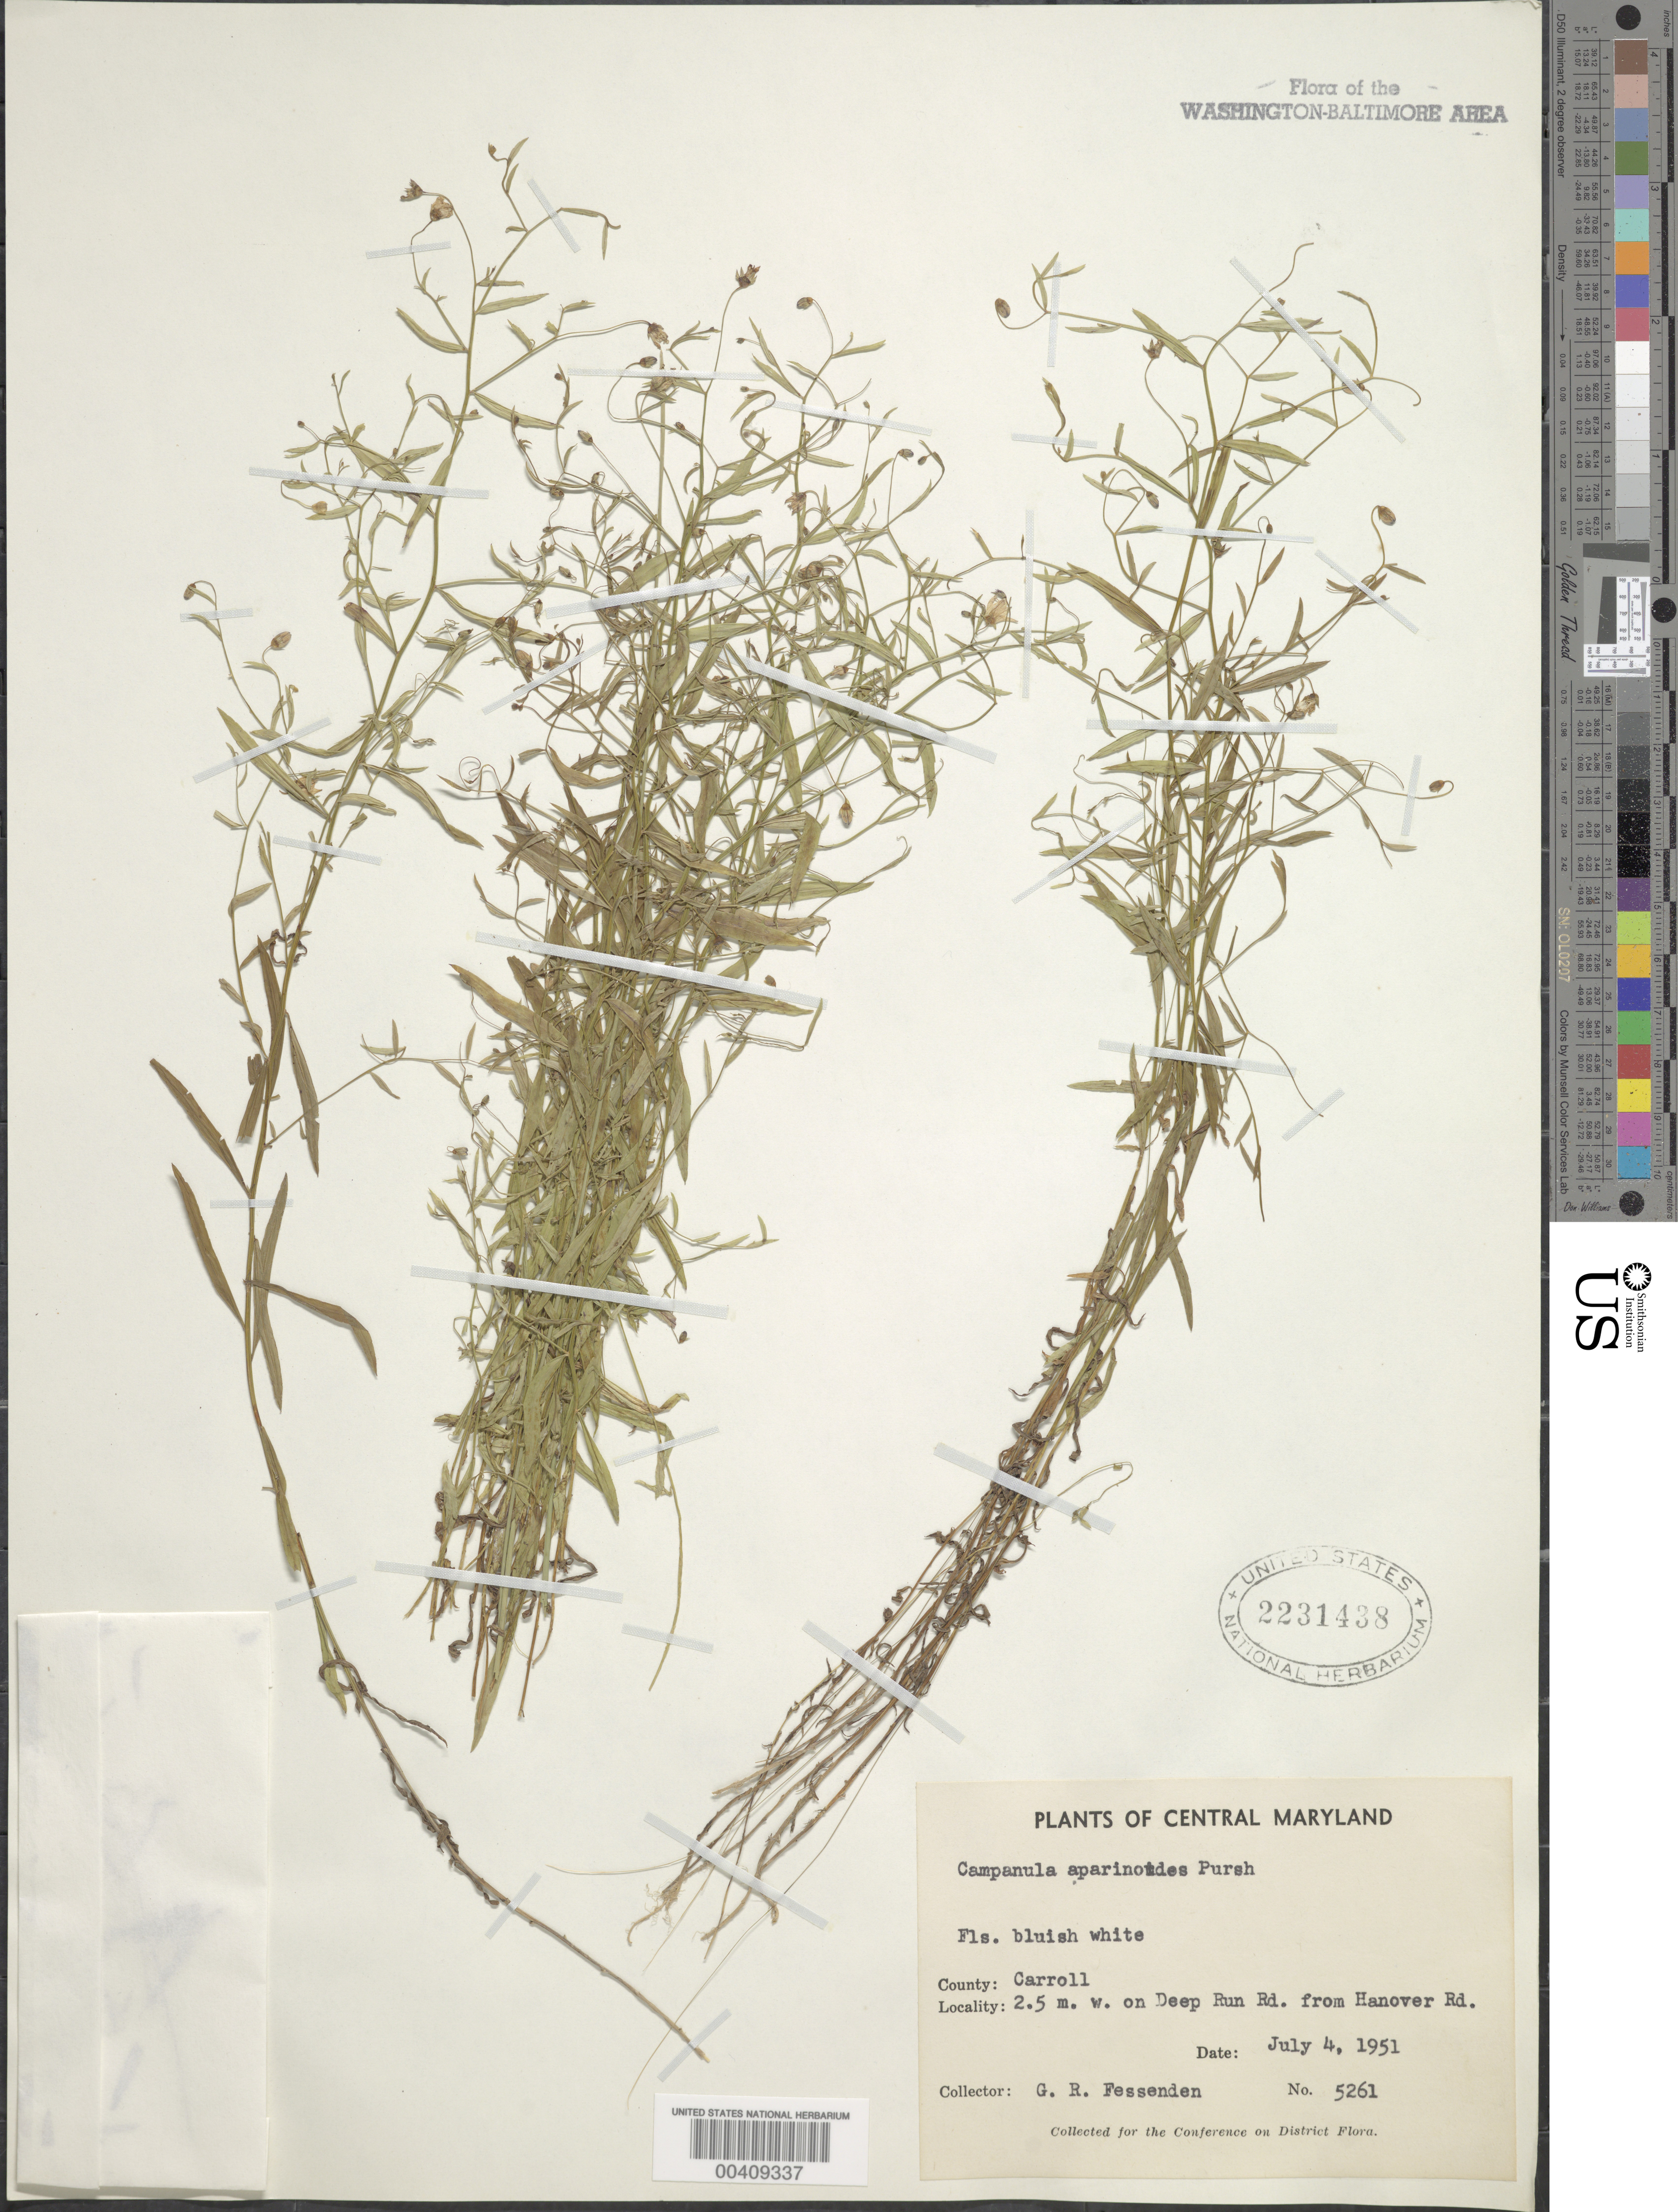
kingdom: Plantae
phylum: Tracheophyta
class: Magnoliopsida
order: Asterales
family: Campanulaceae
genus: Campanula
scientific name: Campanula aparinoides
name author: Pursh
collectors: G. Fessenden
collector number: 5261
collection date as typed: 04 Jul 1951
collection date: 1951-07-04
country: United States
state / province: Maryland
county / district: Carroll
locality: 2.5 mi. W on Deep Run Rd. from Hanover Rd.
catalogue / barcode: US 2231438